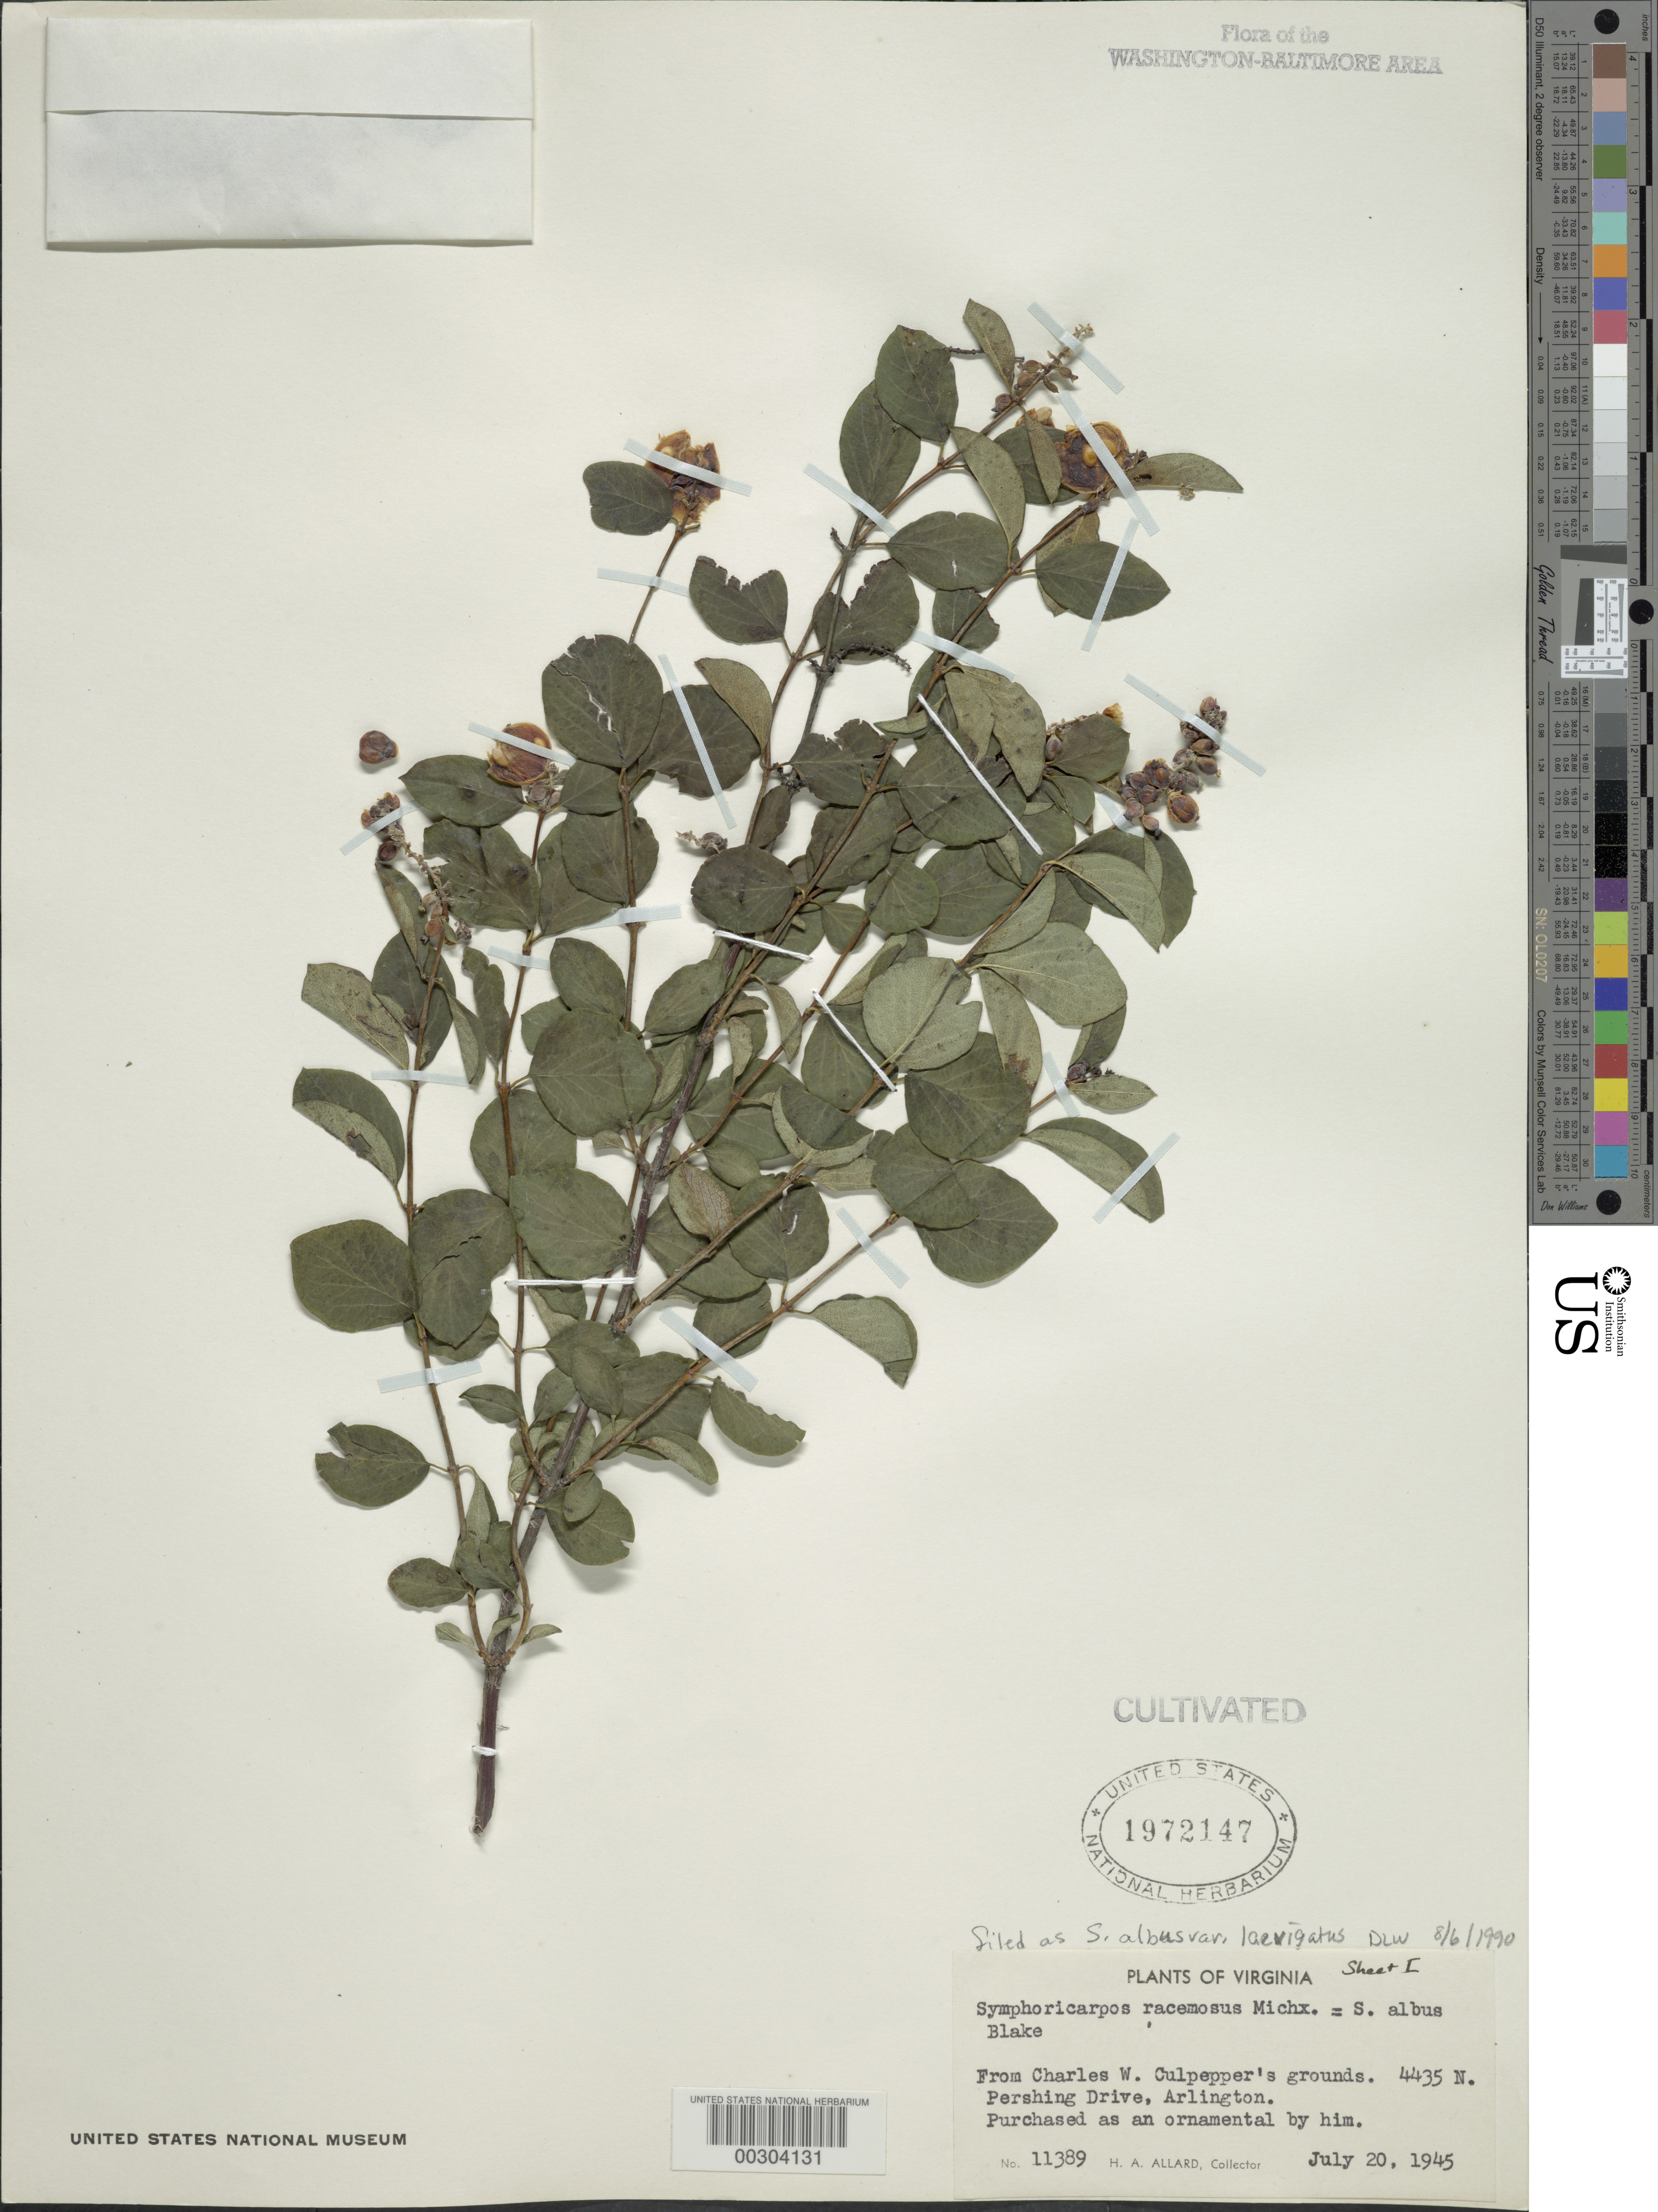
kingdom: Plantae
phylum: Tracheophyta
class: Magnoliopsida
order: Dipsacales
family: Caprifoliaceae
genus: Symphoricarpos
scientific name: Symphoricarpos albus var. laevigatus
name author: (Fernald) S.F. Blake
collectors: H. A. Allard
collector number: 11389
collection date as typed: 20 Jul 1945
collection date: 1945-07-20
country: United States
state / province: Virginia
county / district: Arlington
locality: Arlington, 4435 N Pershing Dr, C.W. Culpepper's grounds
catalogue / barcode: US 1972147